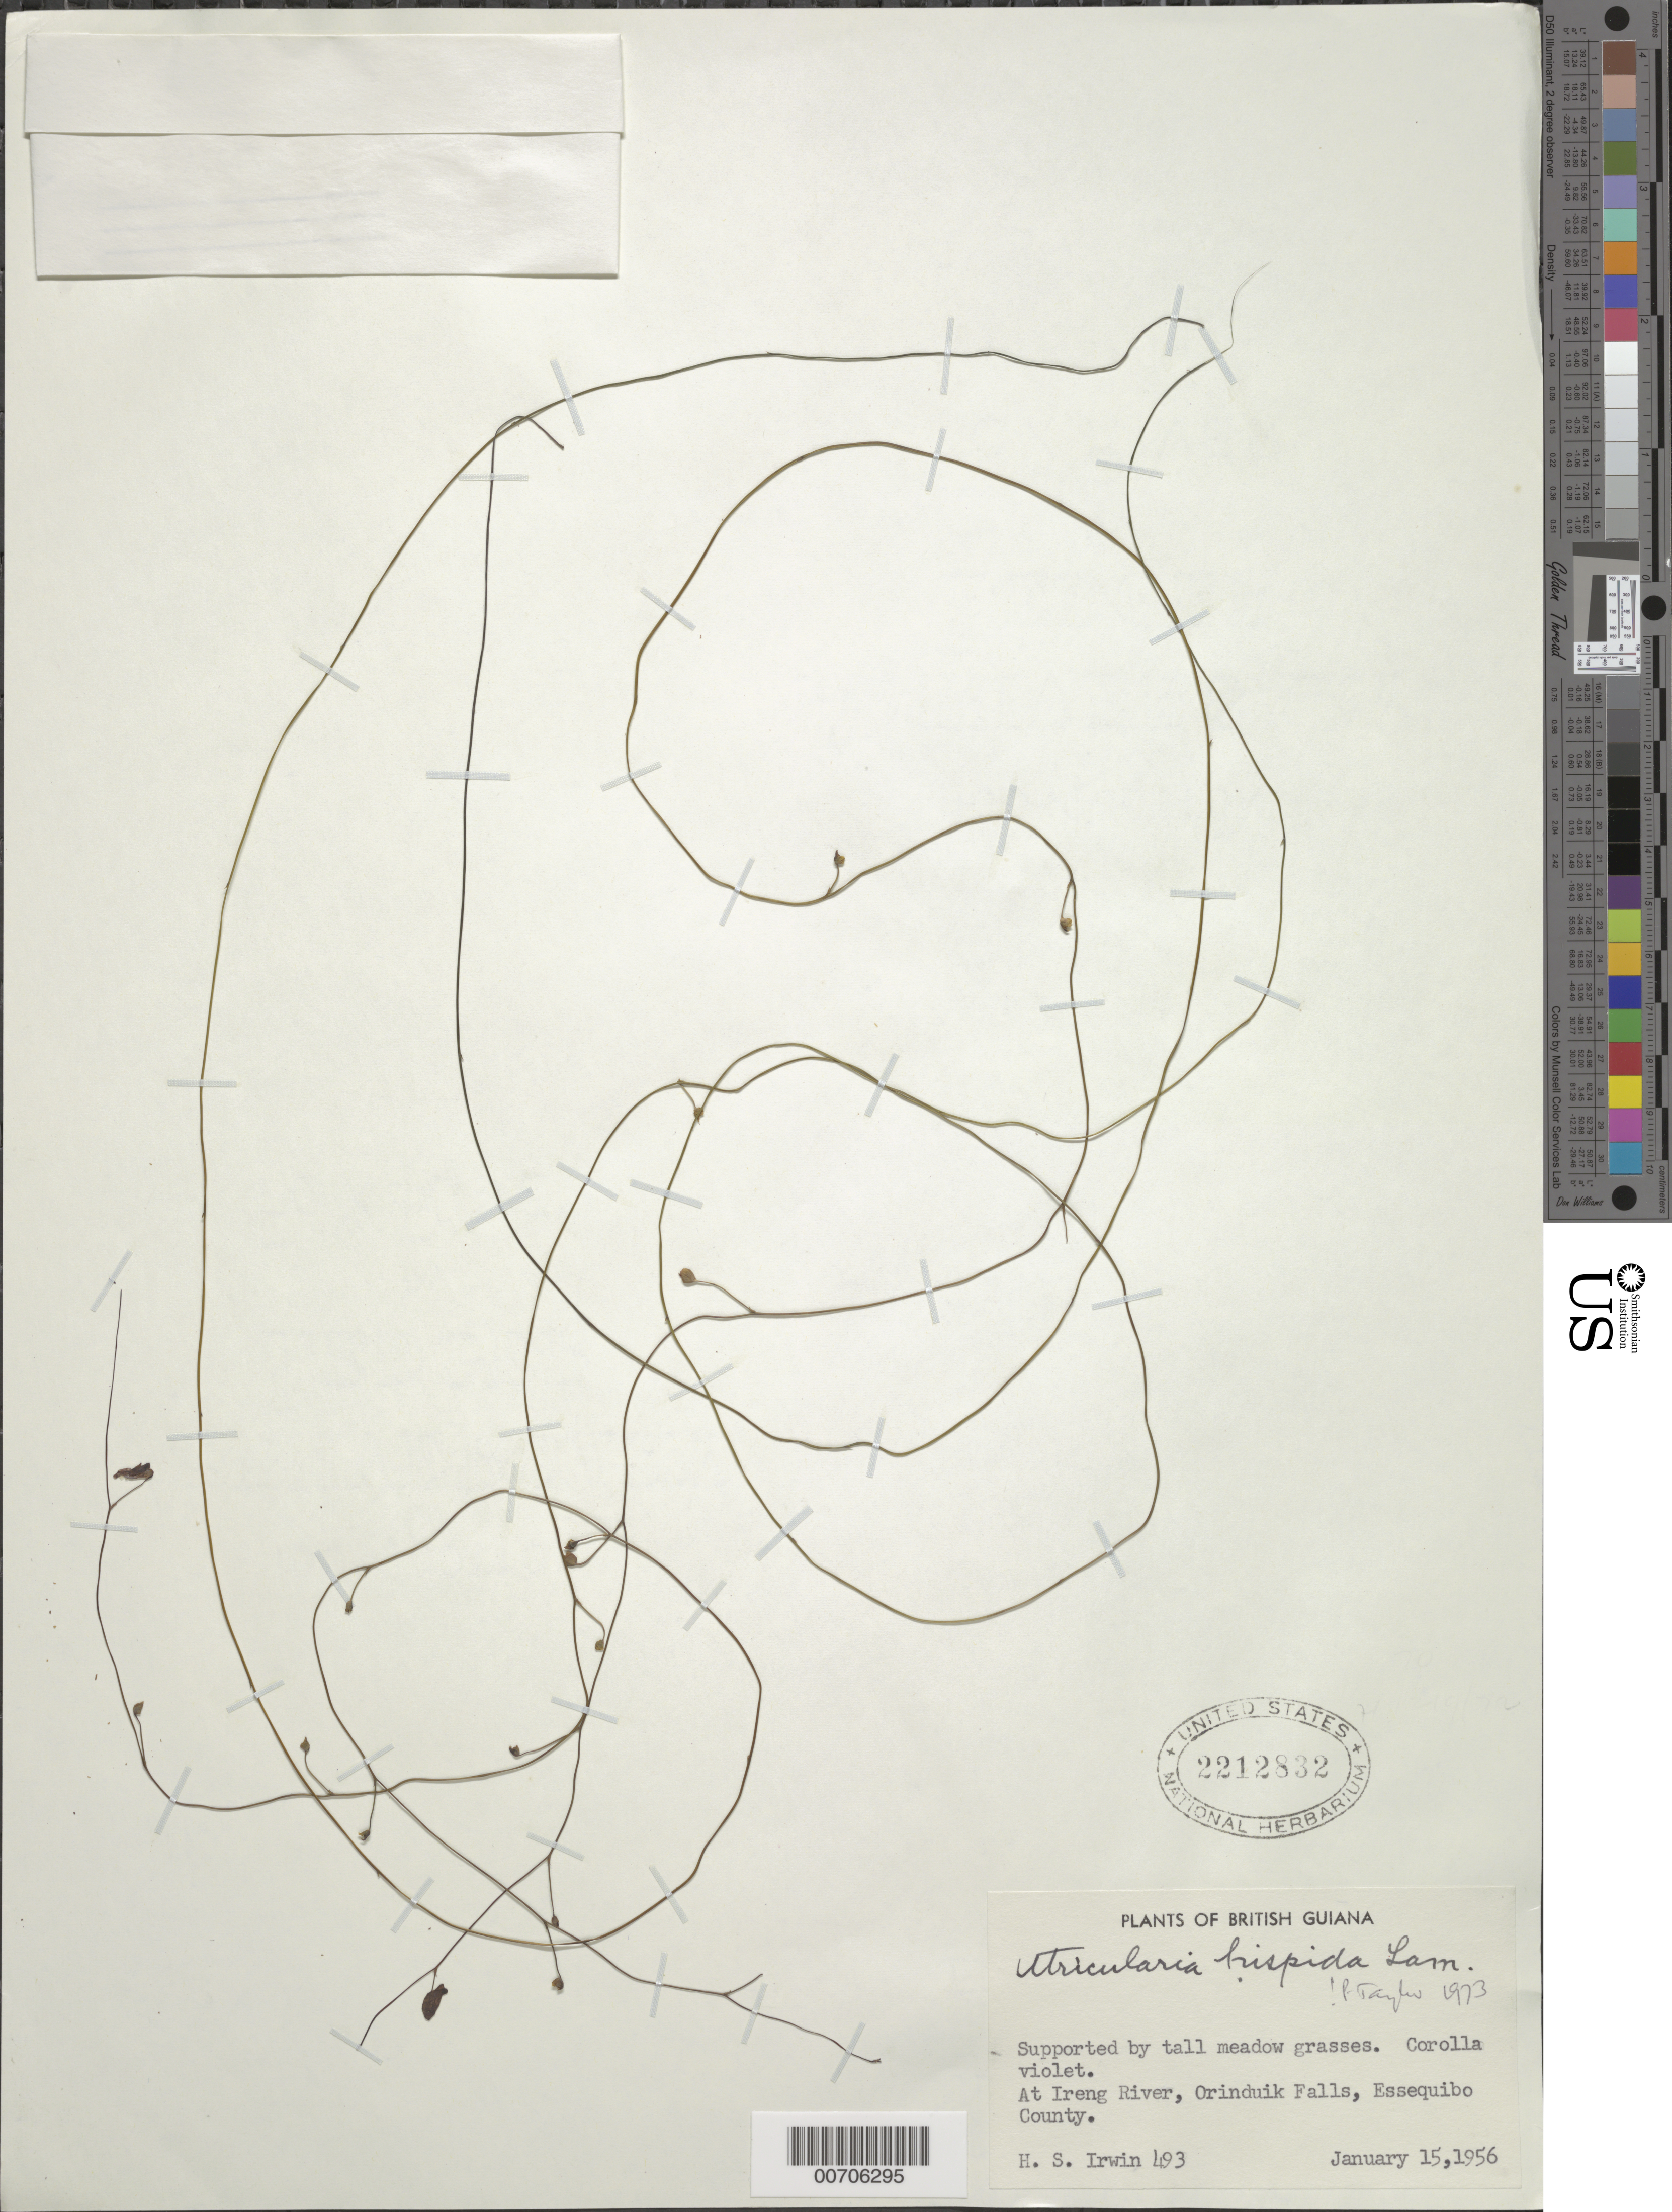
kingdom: Plantae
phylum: Tracheophyta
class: Magnoliopsida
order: Lamiales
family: Lentibulariaceae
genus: Utricularia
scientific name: Utricularia hispida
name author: Lam.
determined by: Taylor, P.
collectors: H. Irwin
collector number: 493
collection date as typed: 15-Jan-56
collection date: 1956-01-15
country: Guyana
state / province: Potaro-Siparuni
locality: Ireng R., Orinduik Falls, Essequibo County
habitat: Supported by tall meadow grasses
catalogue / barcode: US 2212832